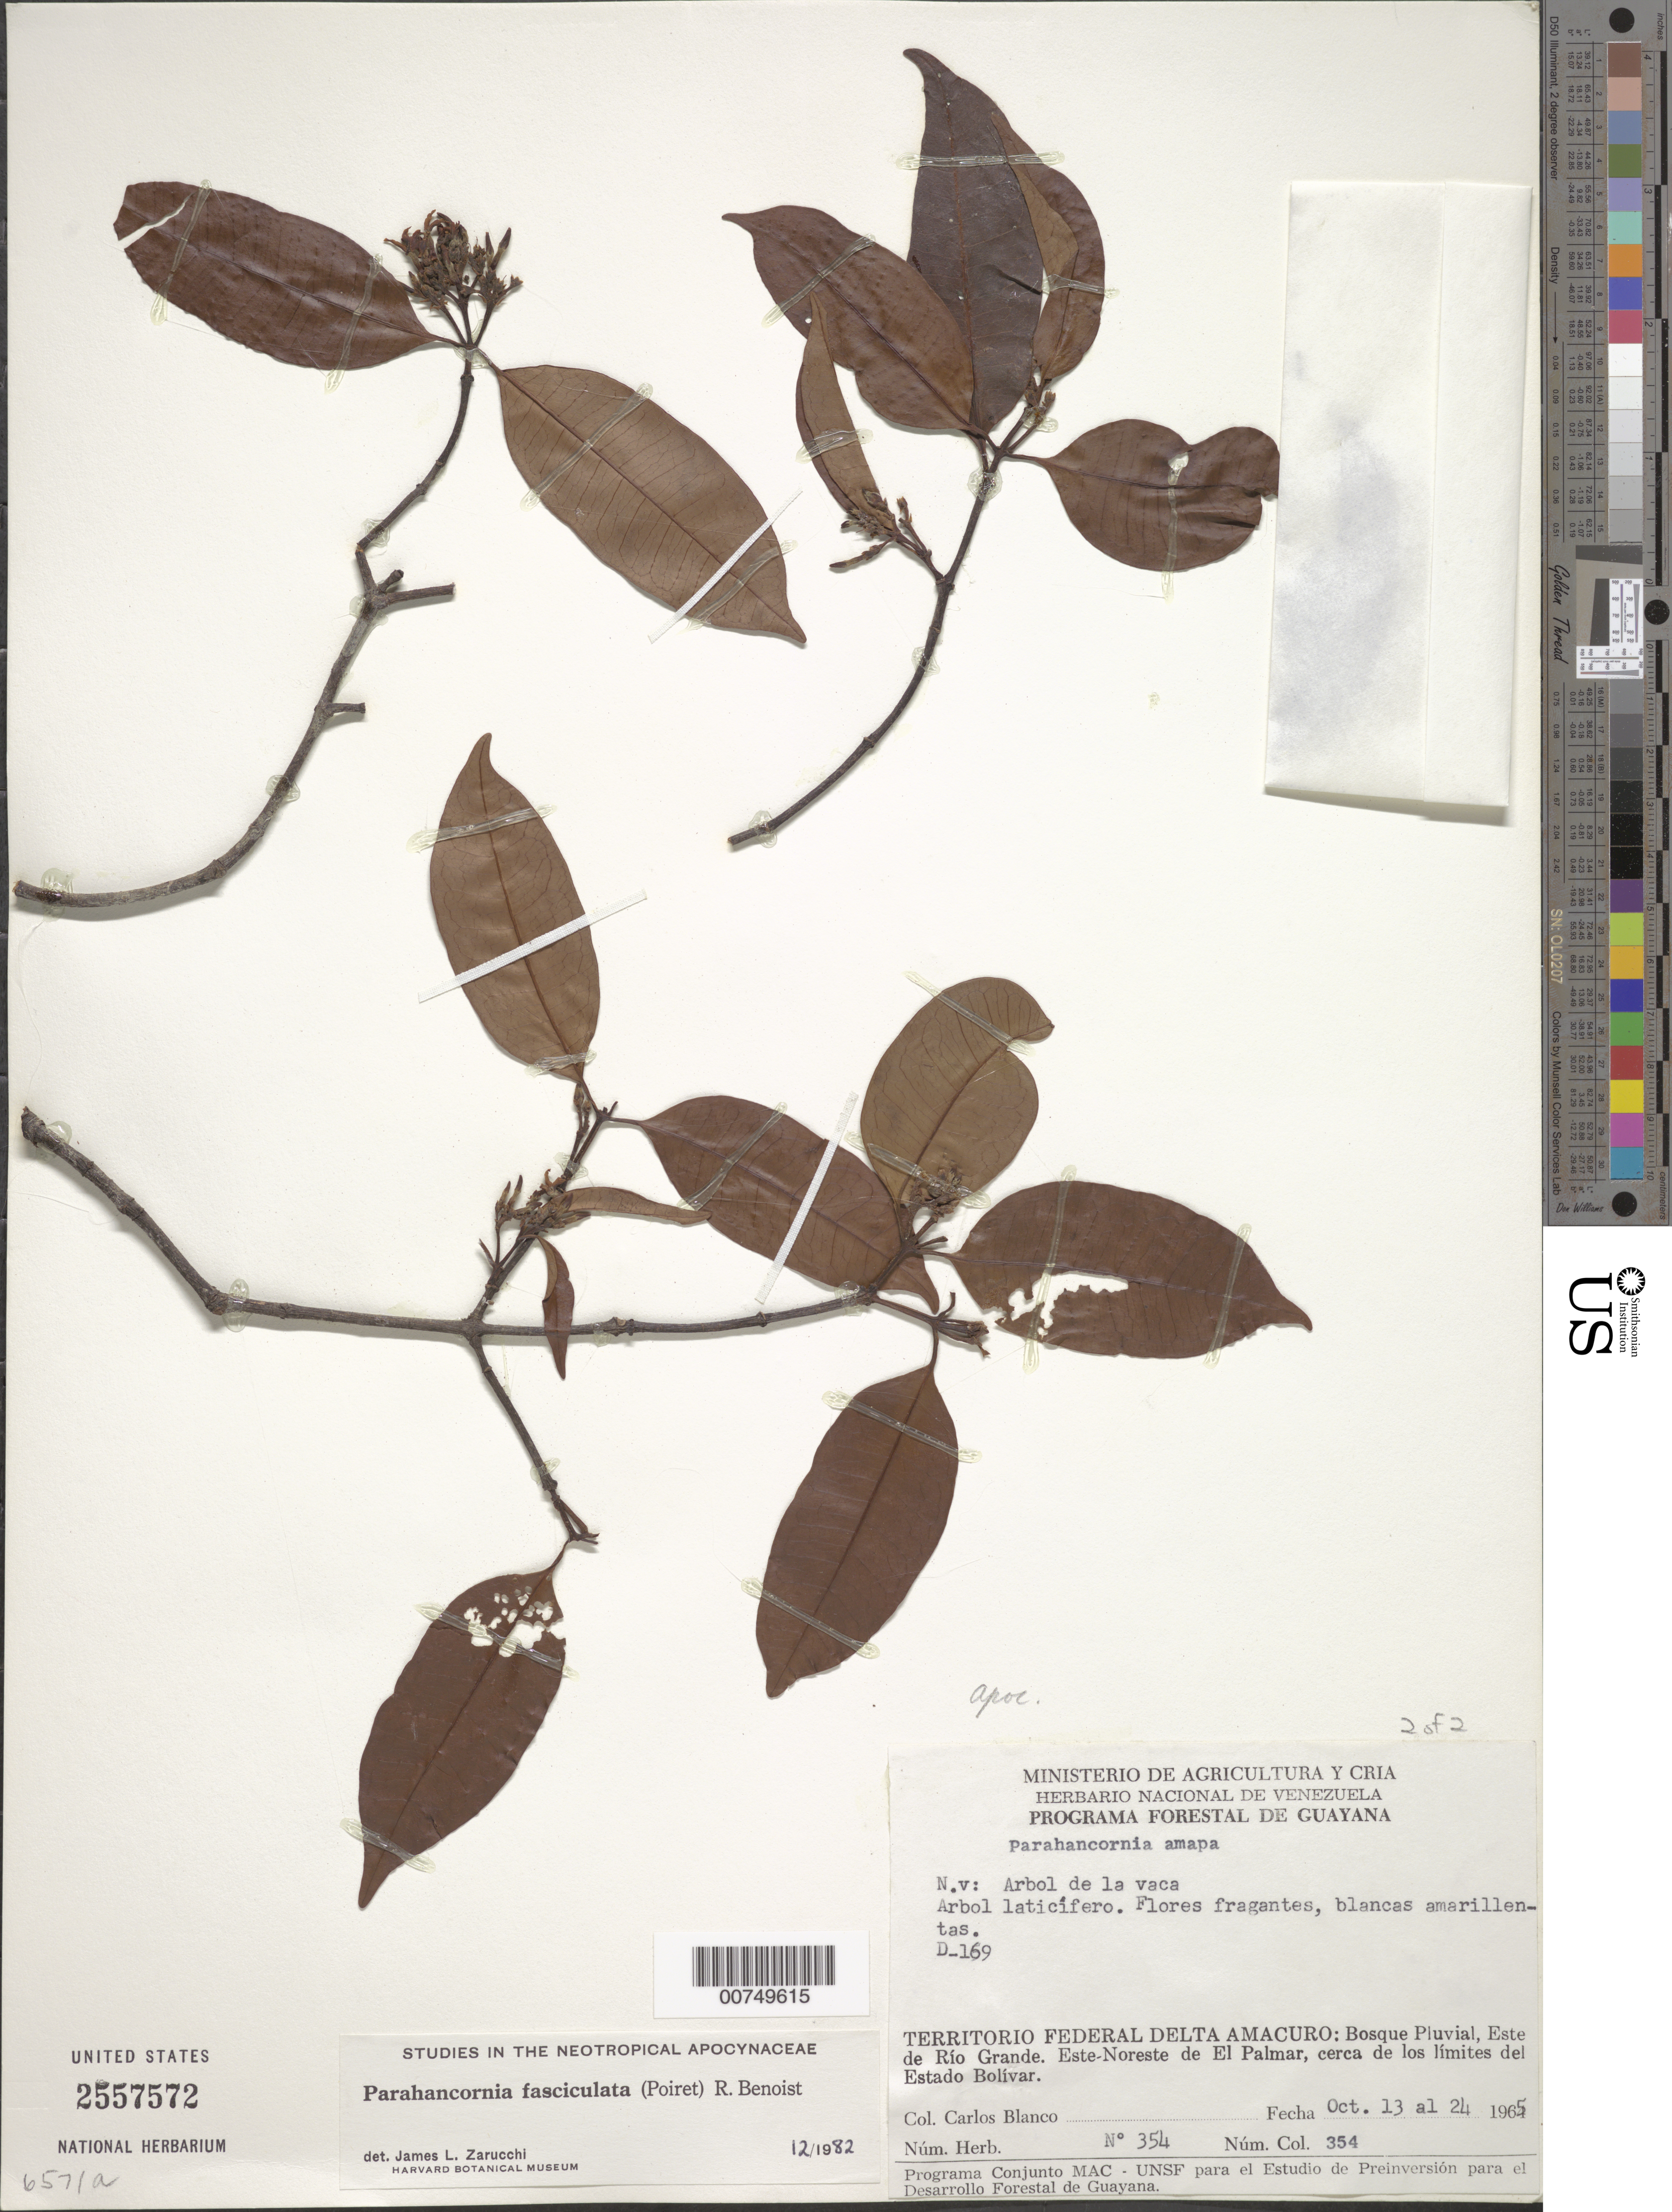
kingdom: Plantae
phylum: Tracheophyta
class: Magnoliopsida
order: Gentianales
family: Apocynaceae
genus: Parahancornia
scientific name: Parahancornia fasciculata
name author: (Poir.) Benoist ex Pichon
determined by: Zarucchi, J. L.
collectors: C. A. Blanco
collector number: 354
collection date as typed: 13-Oct-65 to 24-Oct-65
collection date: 1965-10-13/1965-10-24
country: Venezuela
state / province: Delta Amacuro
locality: Río Grande, Este de; Este-Noreste de El Palmar, cerca de los limites del Estado Bolívar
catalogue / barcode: US 2557572